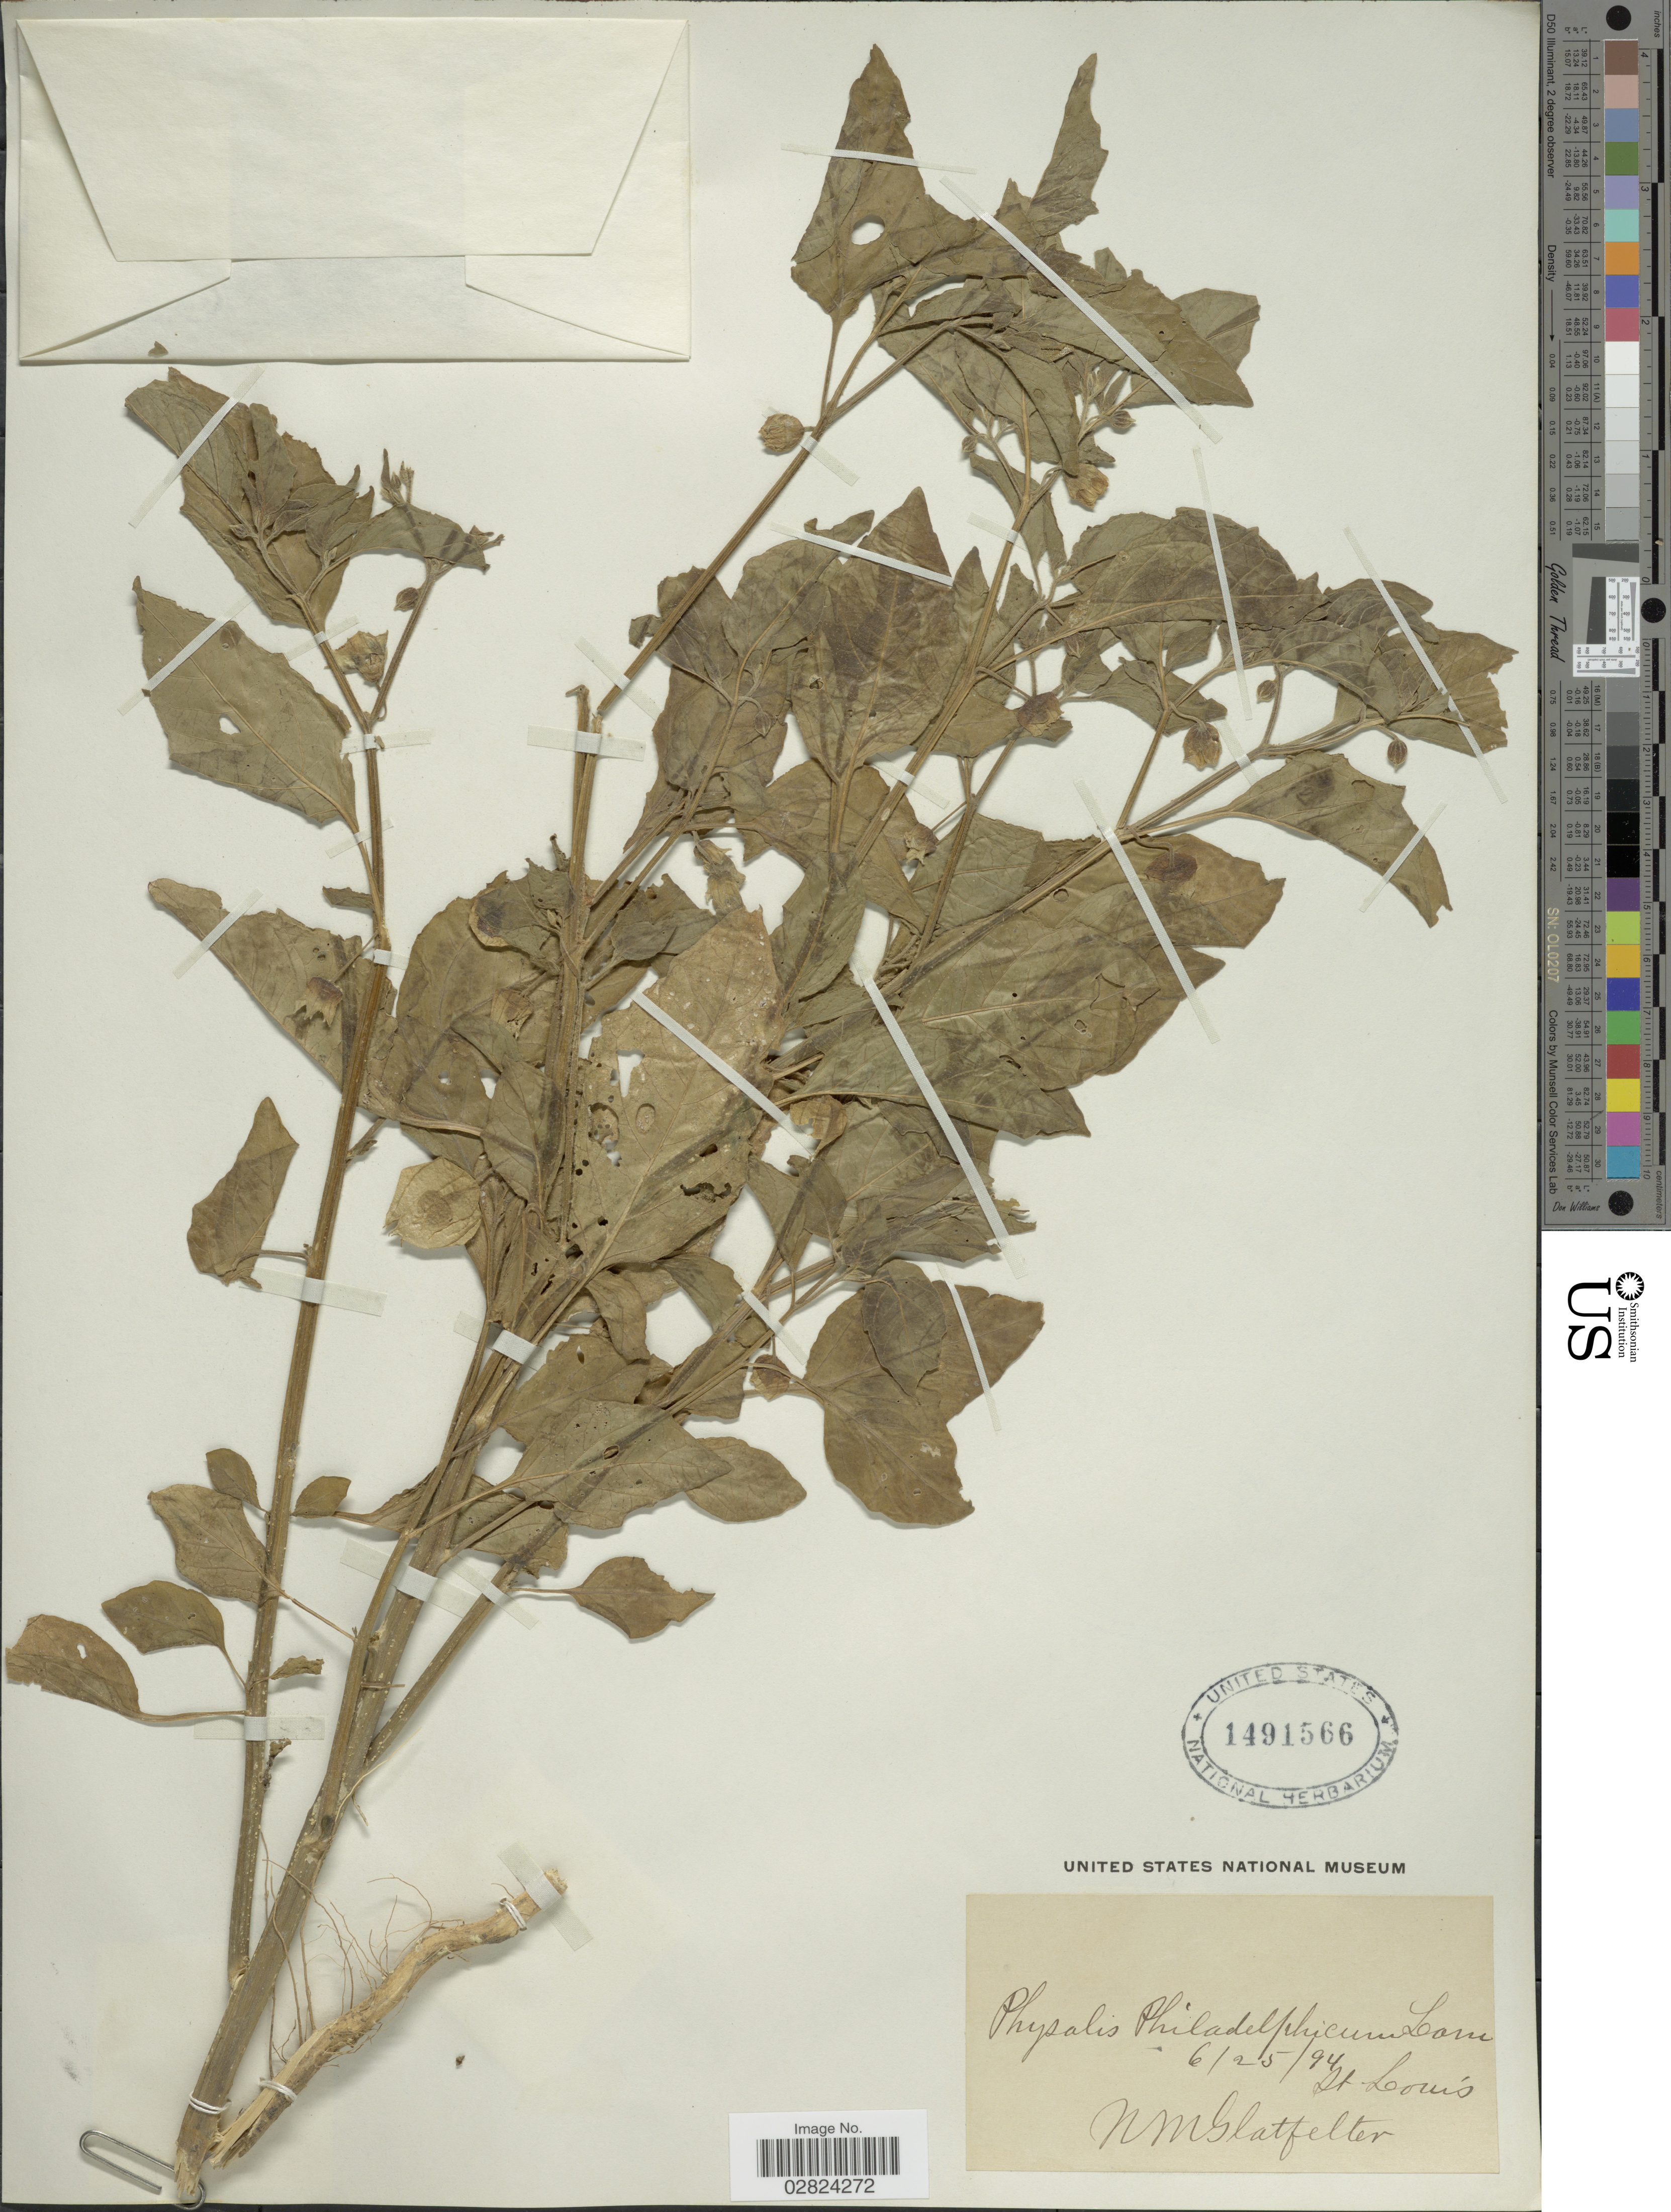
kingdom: Plantae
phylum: Tracheophyta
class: Magnoliopsida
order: Solanales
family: Solanaceae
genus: Physalis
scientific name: Physalis subglabrata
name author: Mack. & Bush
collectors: N. M. Glatfelter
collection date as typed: Transcribed d/m/y: 25/6/94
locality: St. Louis.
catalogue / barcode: US 1491566